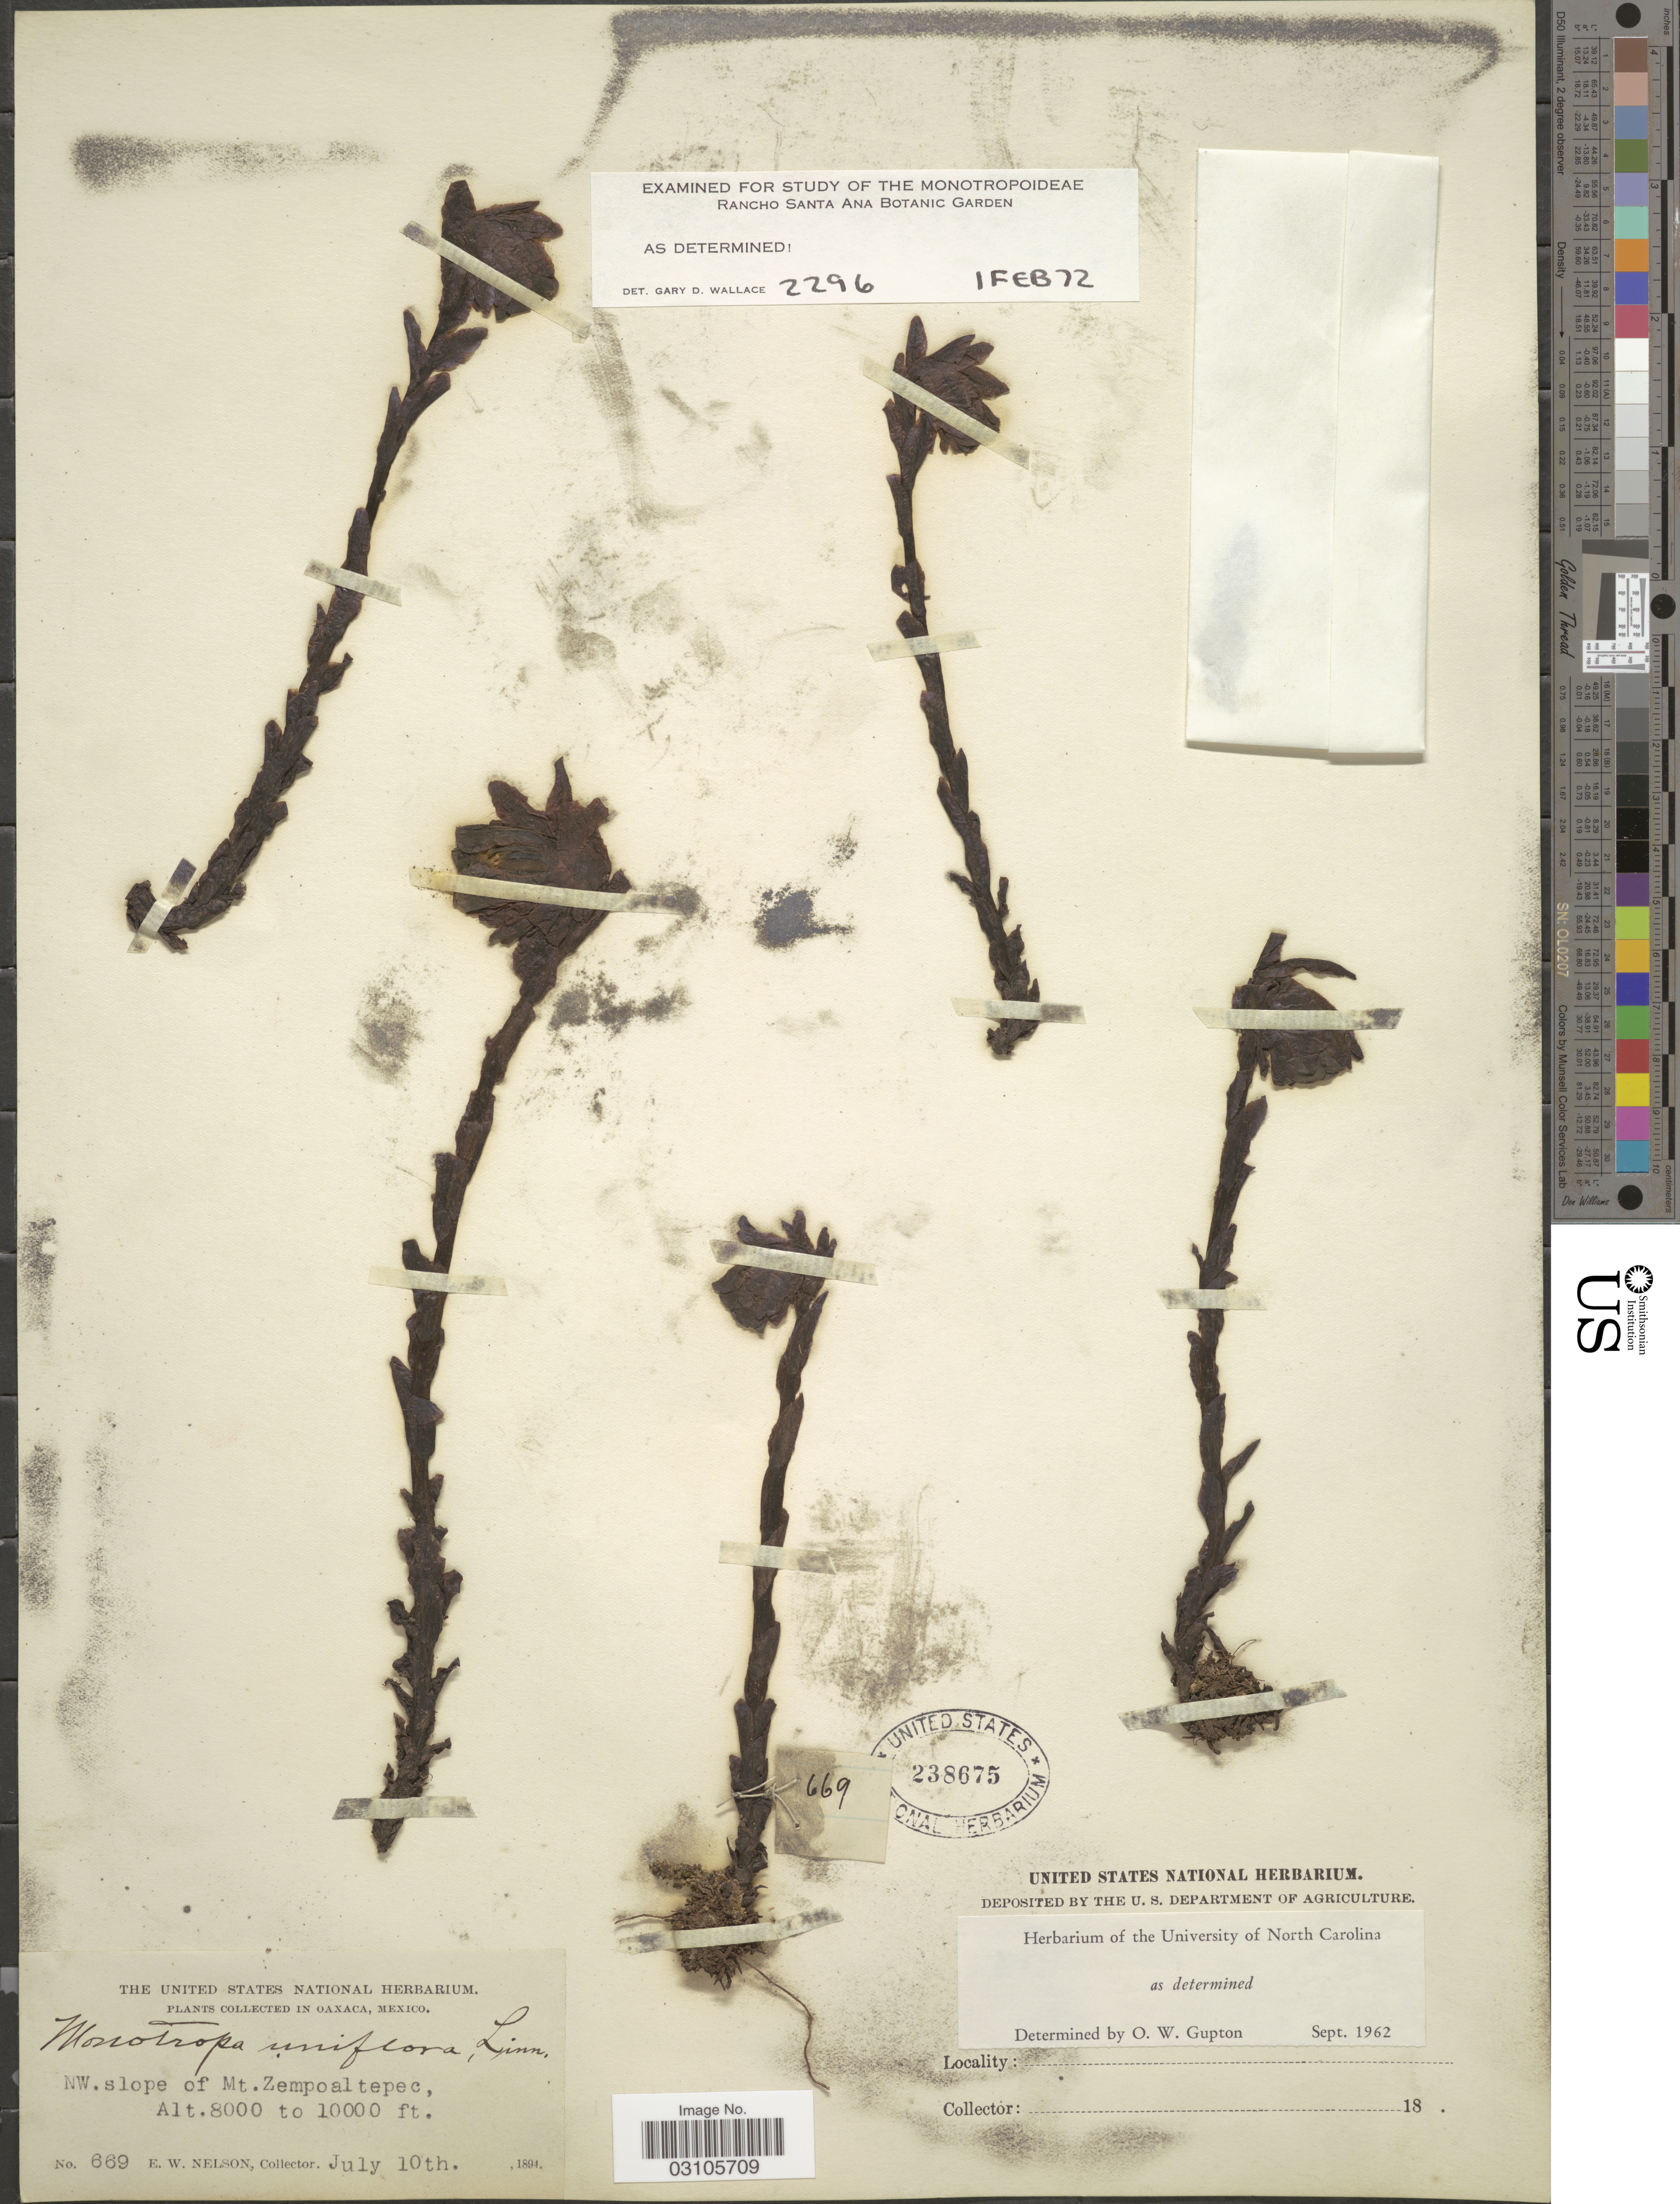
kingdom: Plantae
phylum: Tracheophyta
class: Magnoliopsida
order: Ericales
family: Ericaceae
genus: Monotropa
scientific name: Monotropa uniflora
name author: L.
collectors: E. W. Nelson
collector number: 669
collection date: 1894-07-10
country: Mexico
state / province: Oaxaca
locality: NW. slope of Mt. Zempoaltepec.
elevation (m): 2438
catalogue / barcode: US 238675